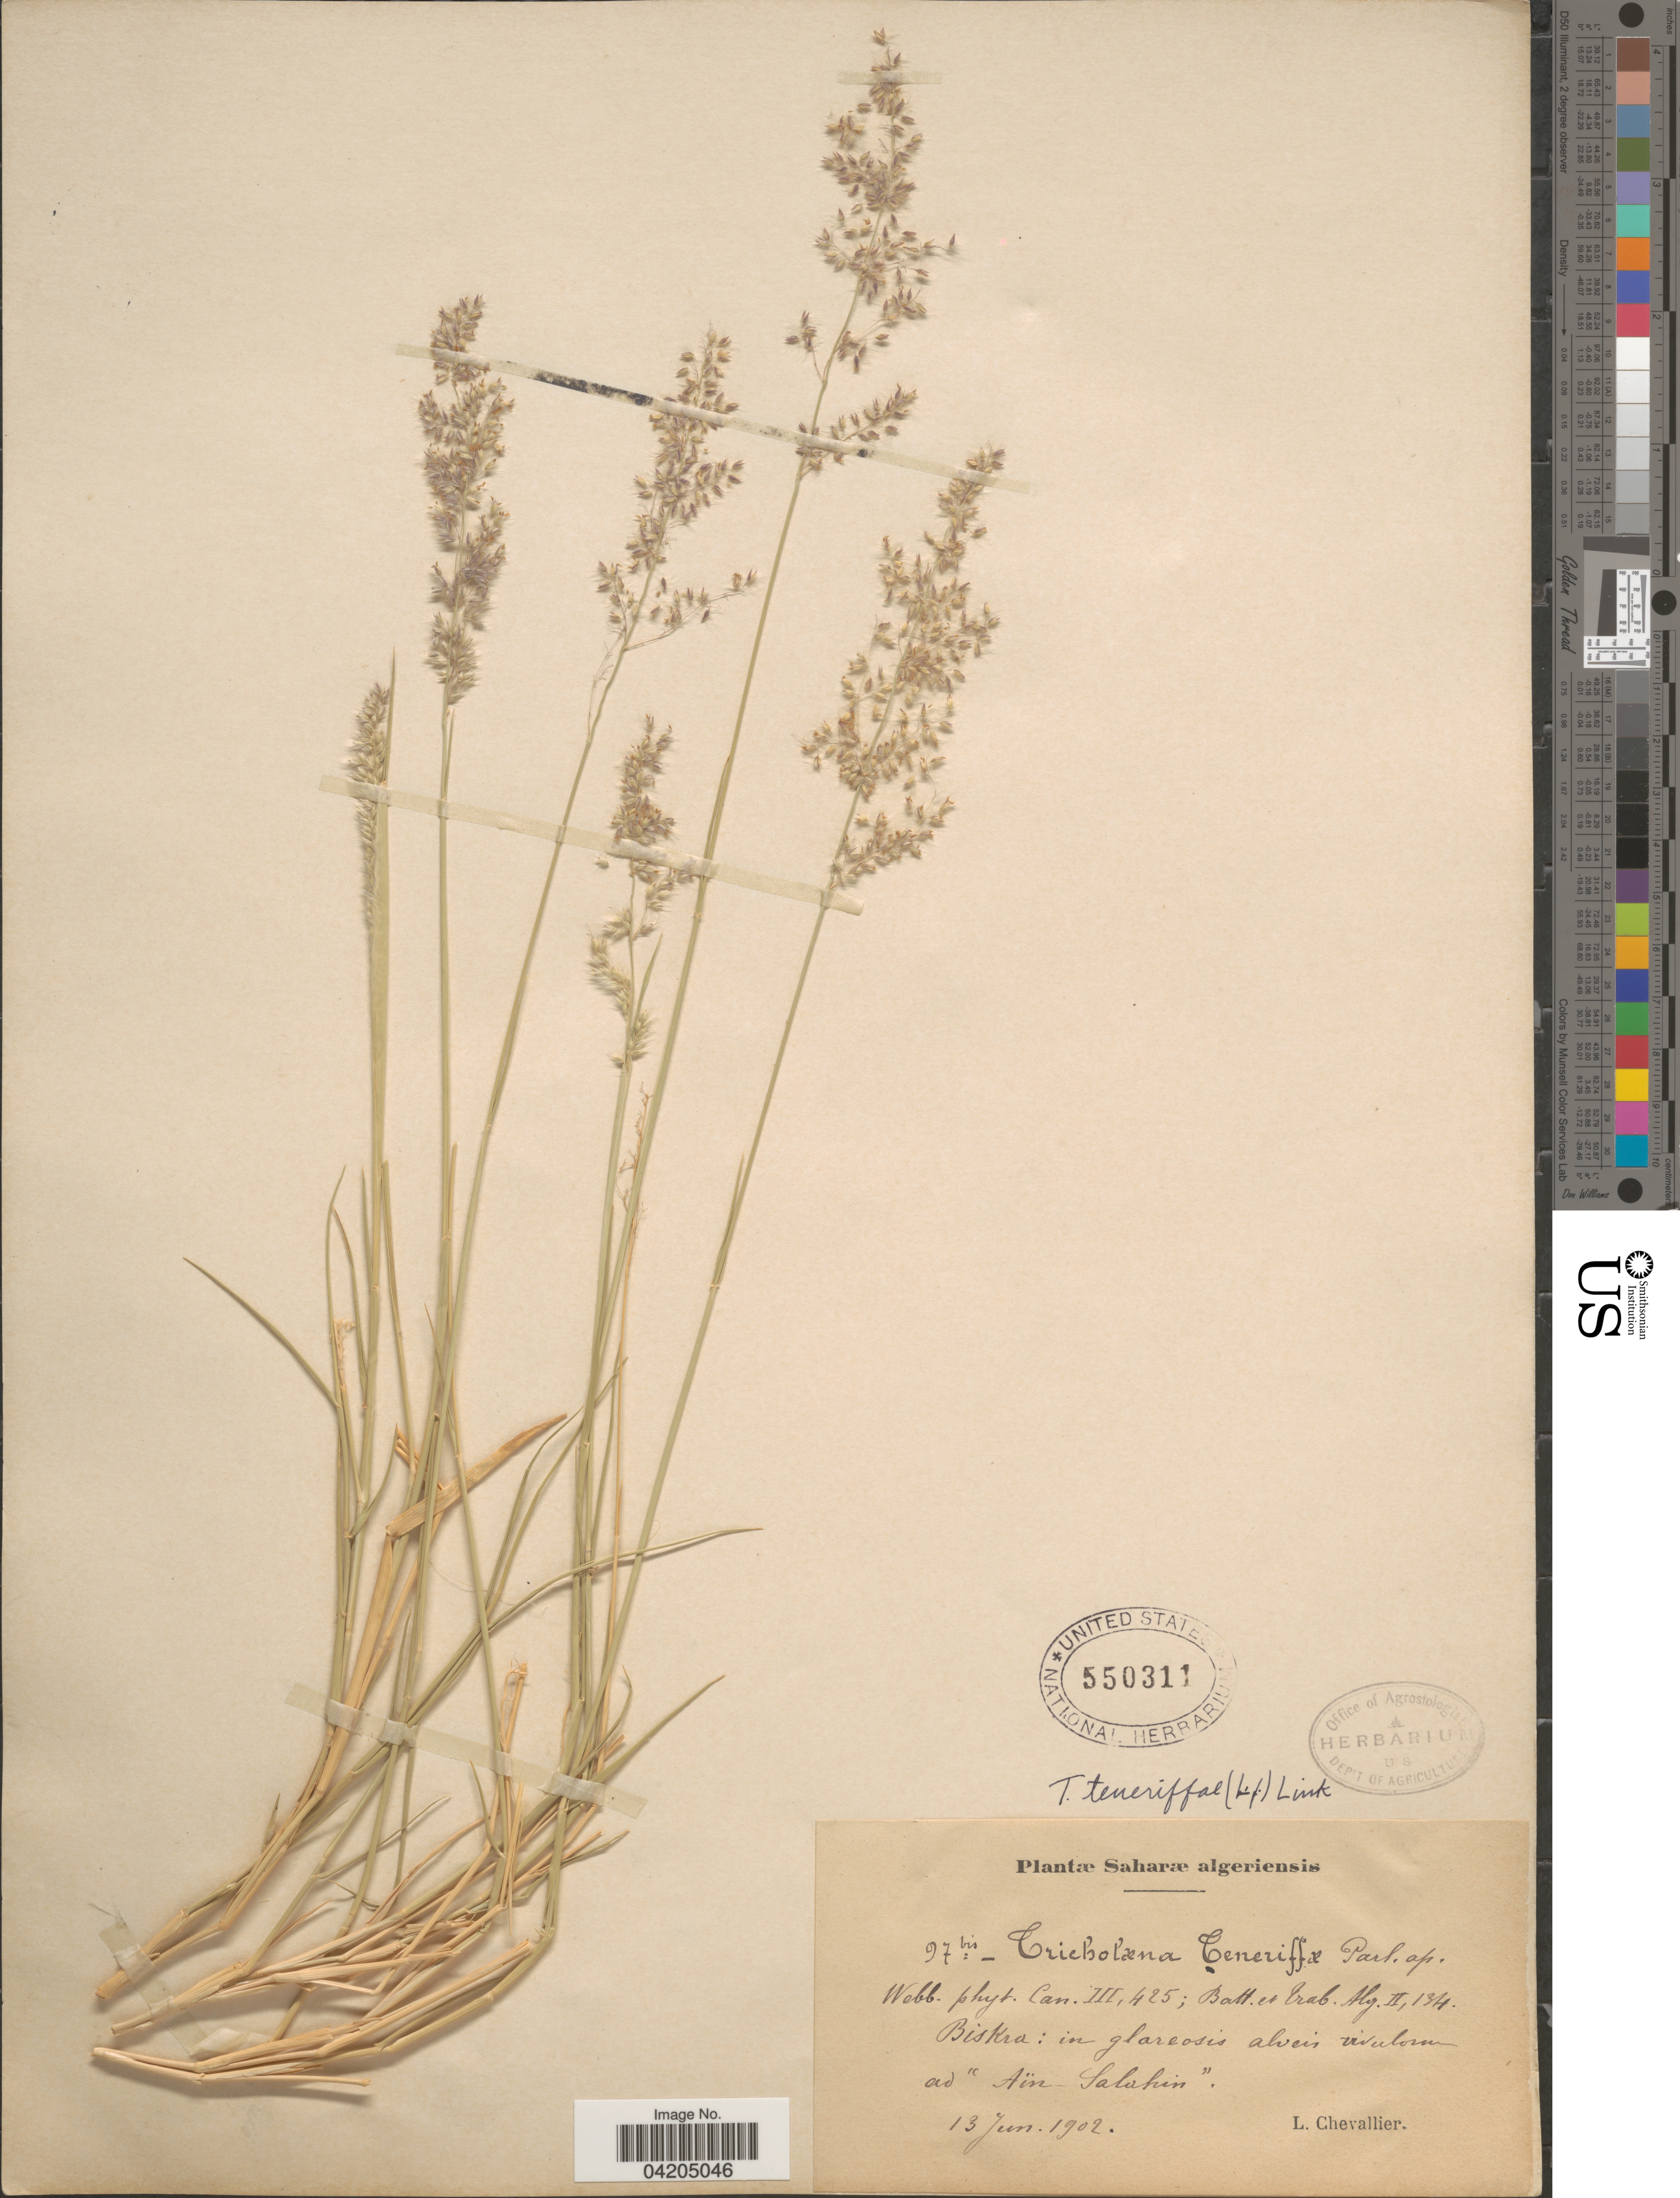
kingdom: Plantae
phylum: Tracheophyta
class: Liliopsida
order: Poales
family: Poaceae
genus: Tricholaena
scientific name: Tricholaena teneriffae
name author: (L.) Link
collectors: L. Chevallier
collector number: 97bis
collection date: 1902-06-13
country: Algeria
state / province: Biskra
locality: Saharæ algeriensis. In glareosis alveis rivulom ad "Aïn-Salahin".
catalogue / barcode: US 550311